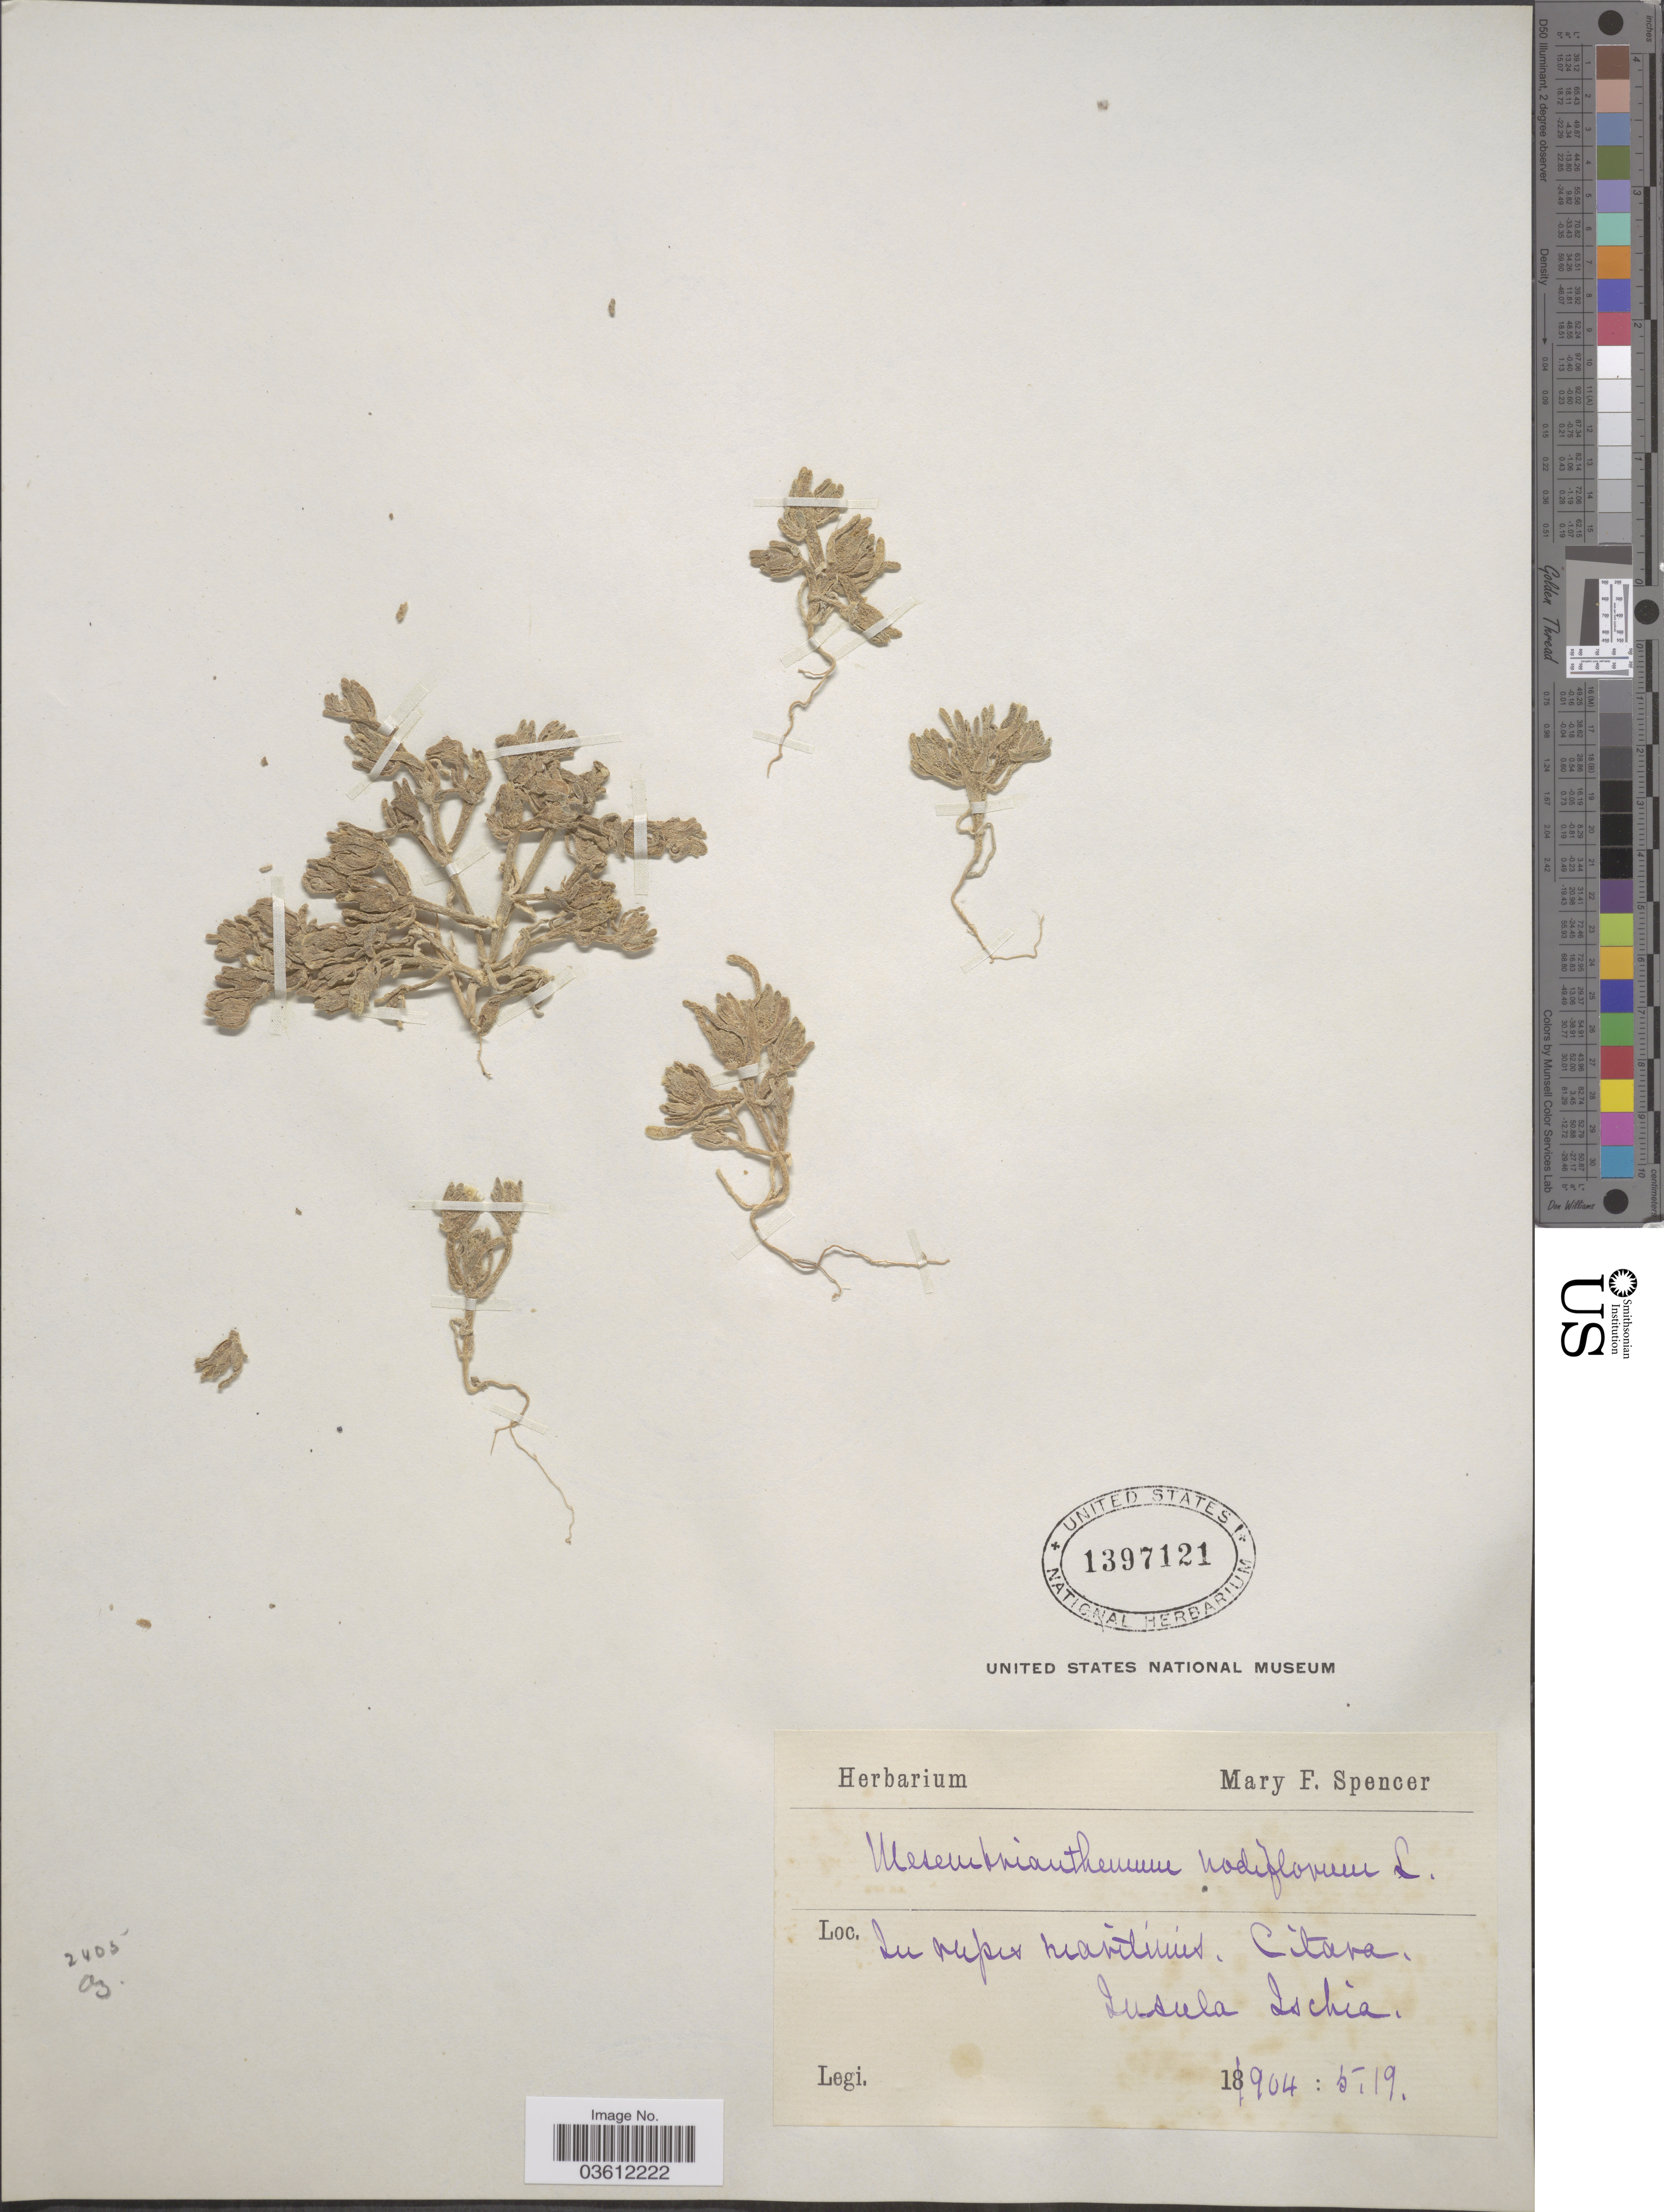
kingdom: Plantae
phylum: Tracheophyta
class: Magnoliopsida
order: Caryophyllales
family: Aizoaceae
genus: Mesembryanthemum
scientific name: Mesembryanthemum nodiflorum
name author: L.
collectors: ex herb. Spencer, Mary Fiske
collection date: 1904-05-19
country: Italy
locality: In rupes maritimis. Citara. Insula Ischia.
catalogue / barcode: US 1397121